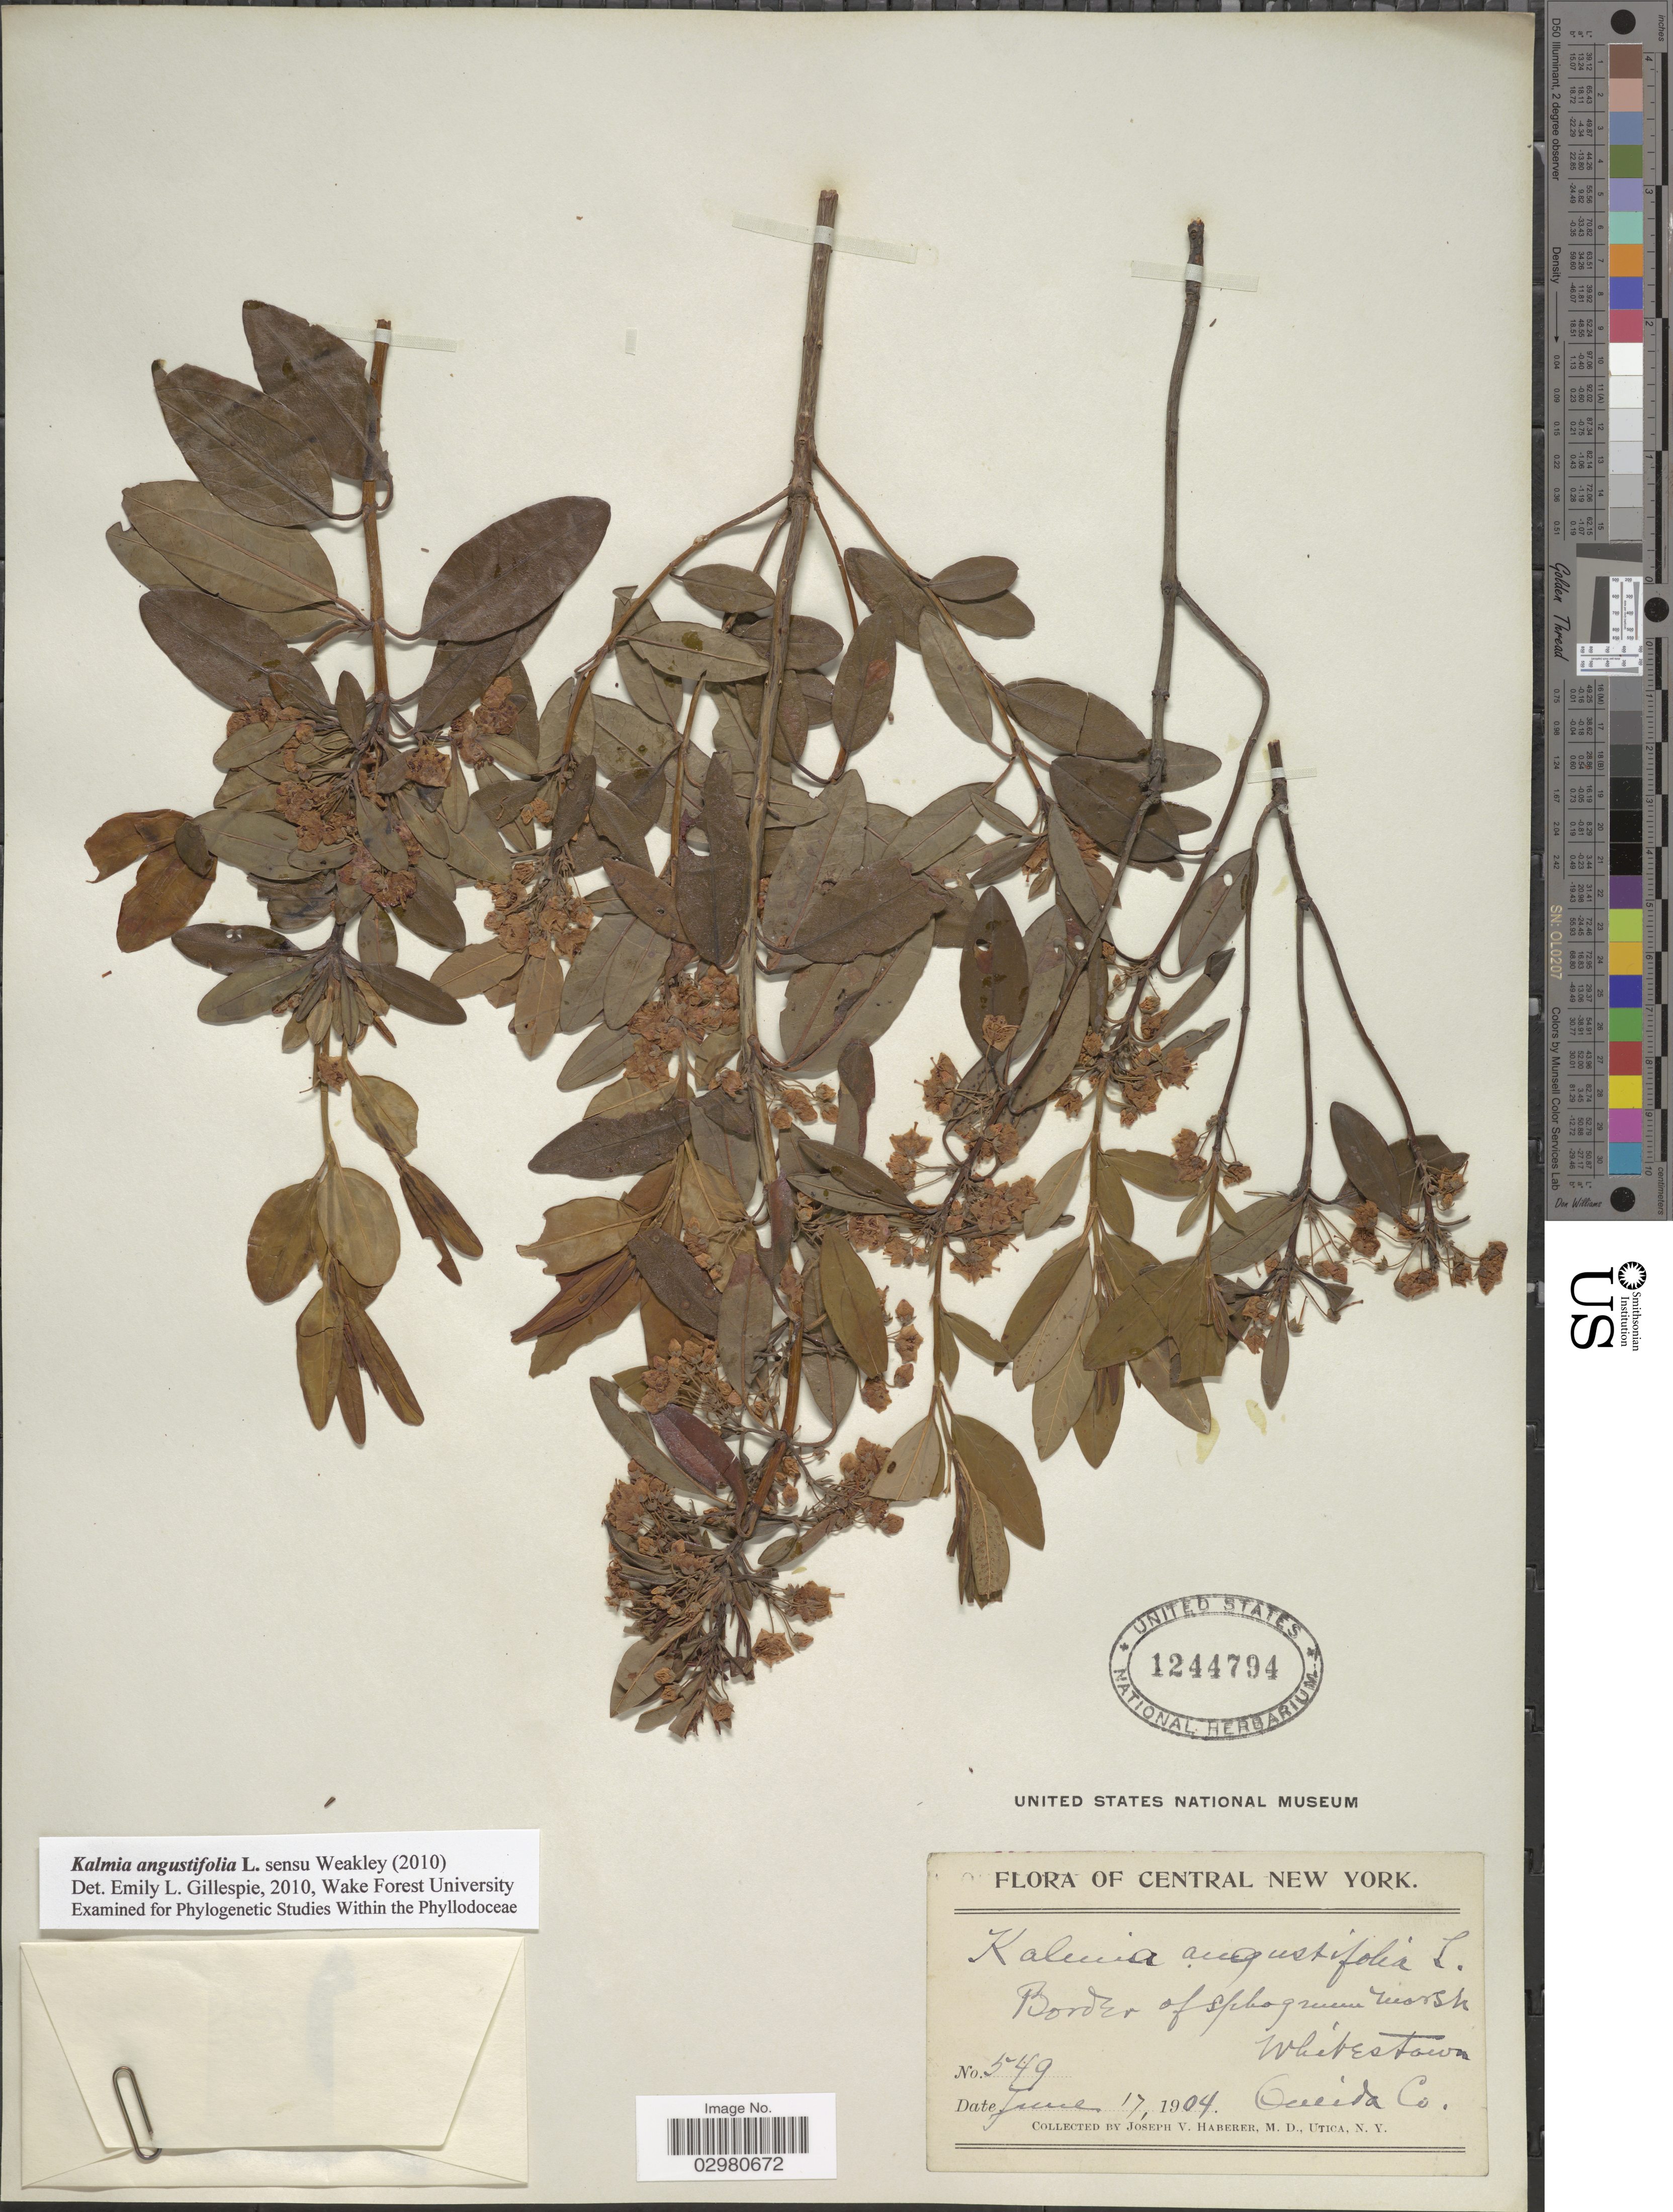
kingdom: Plantae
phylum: Tracheophyta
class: Magnoliopsida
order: Ericales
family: Ericaceae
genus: Kalmia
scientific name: Kalmia angustifolia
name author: L.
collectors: J. V. Haberer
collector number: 549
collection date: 1904-06-17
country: United States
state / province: New York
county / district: Oneida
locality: Border of Sphagnum marsh Whitestown. Oneida Co. Central New York.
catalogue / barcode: US 1244794